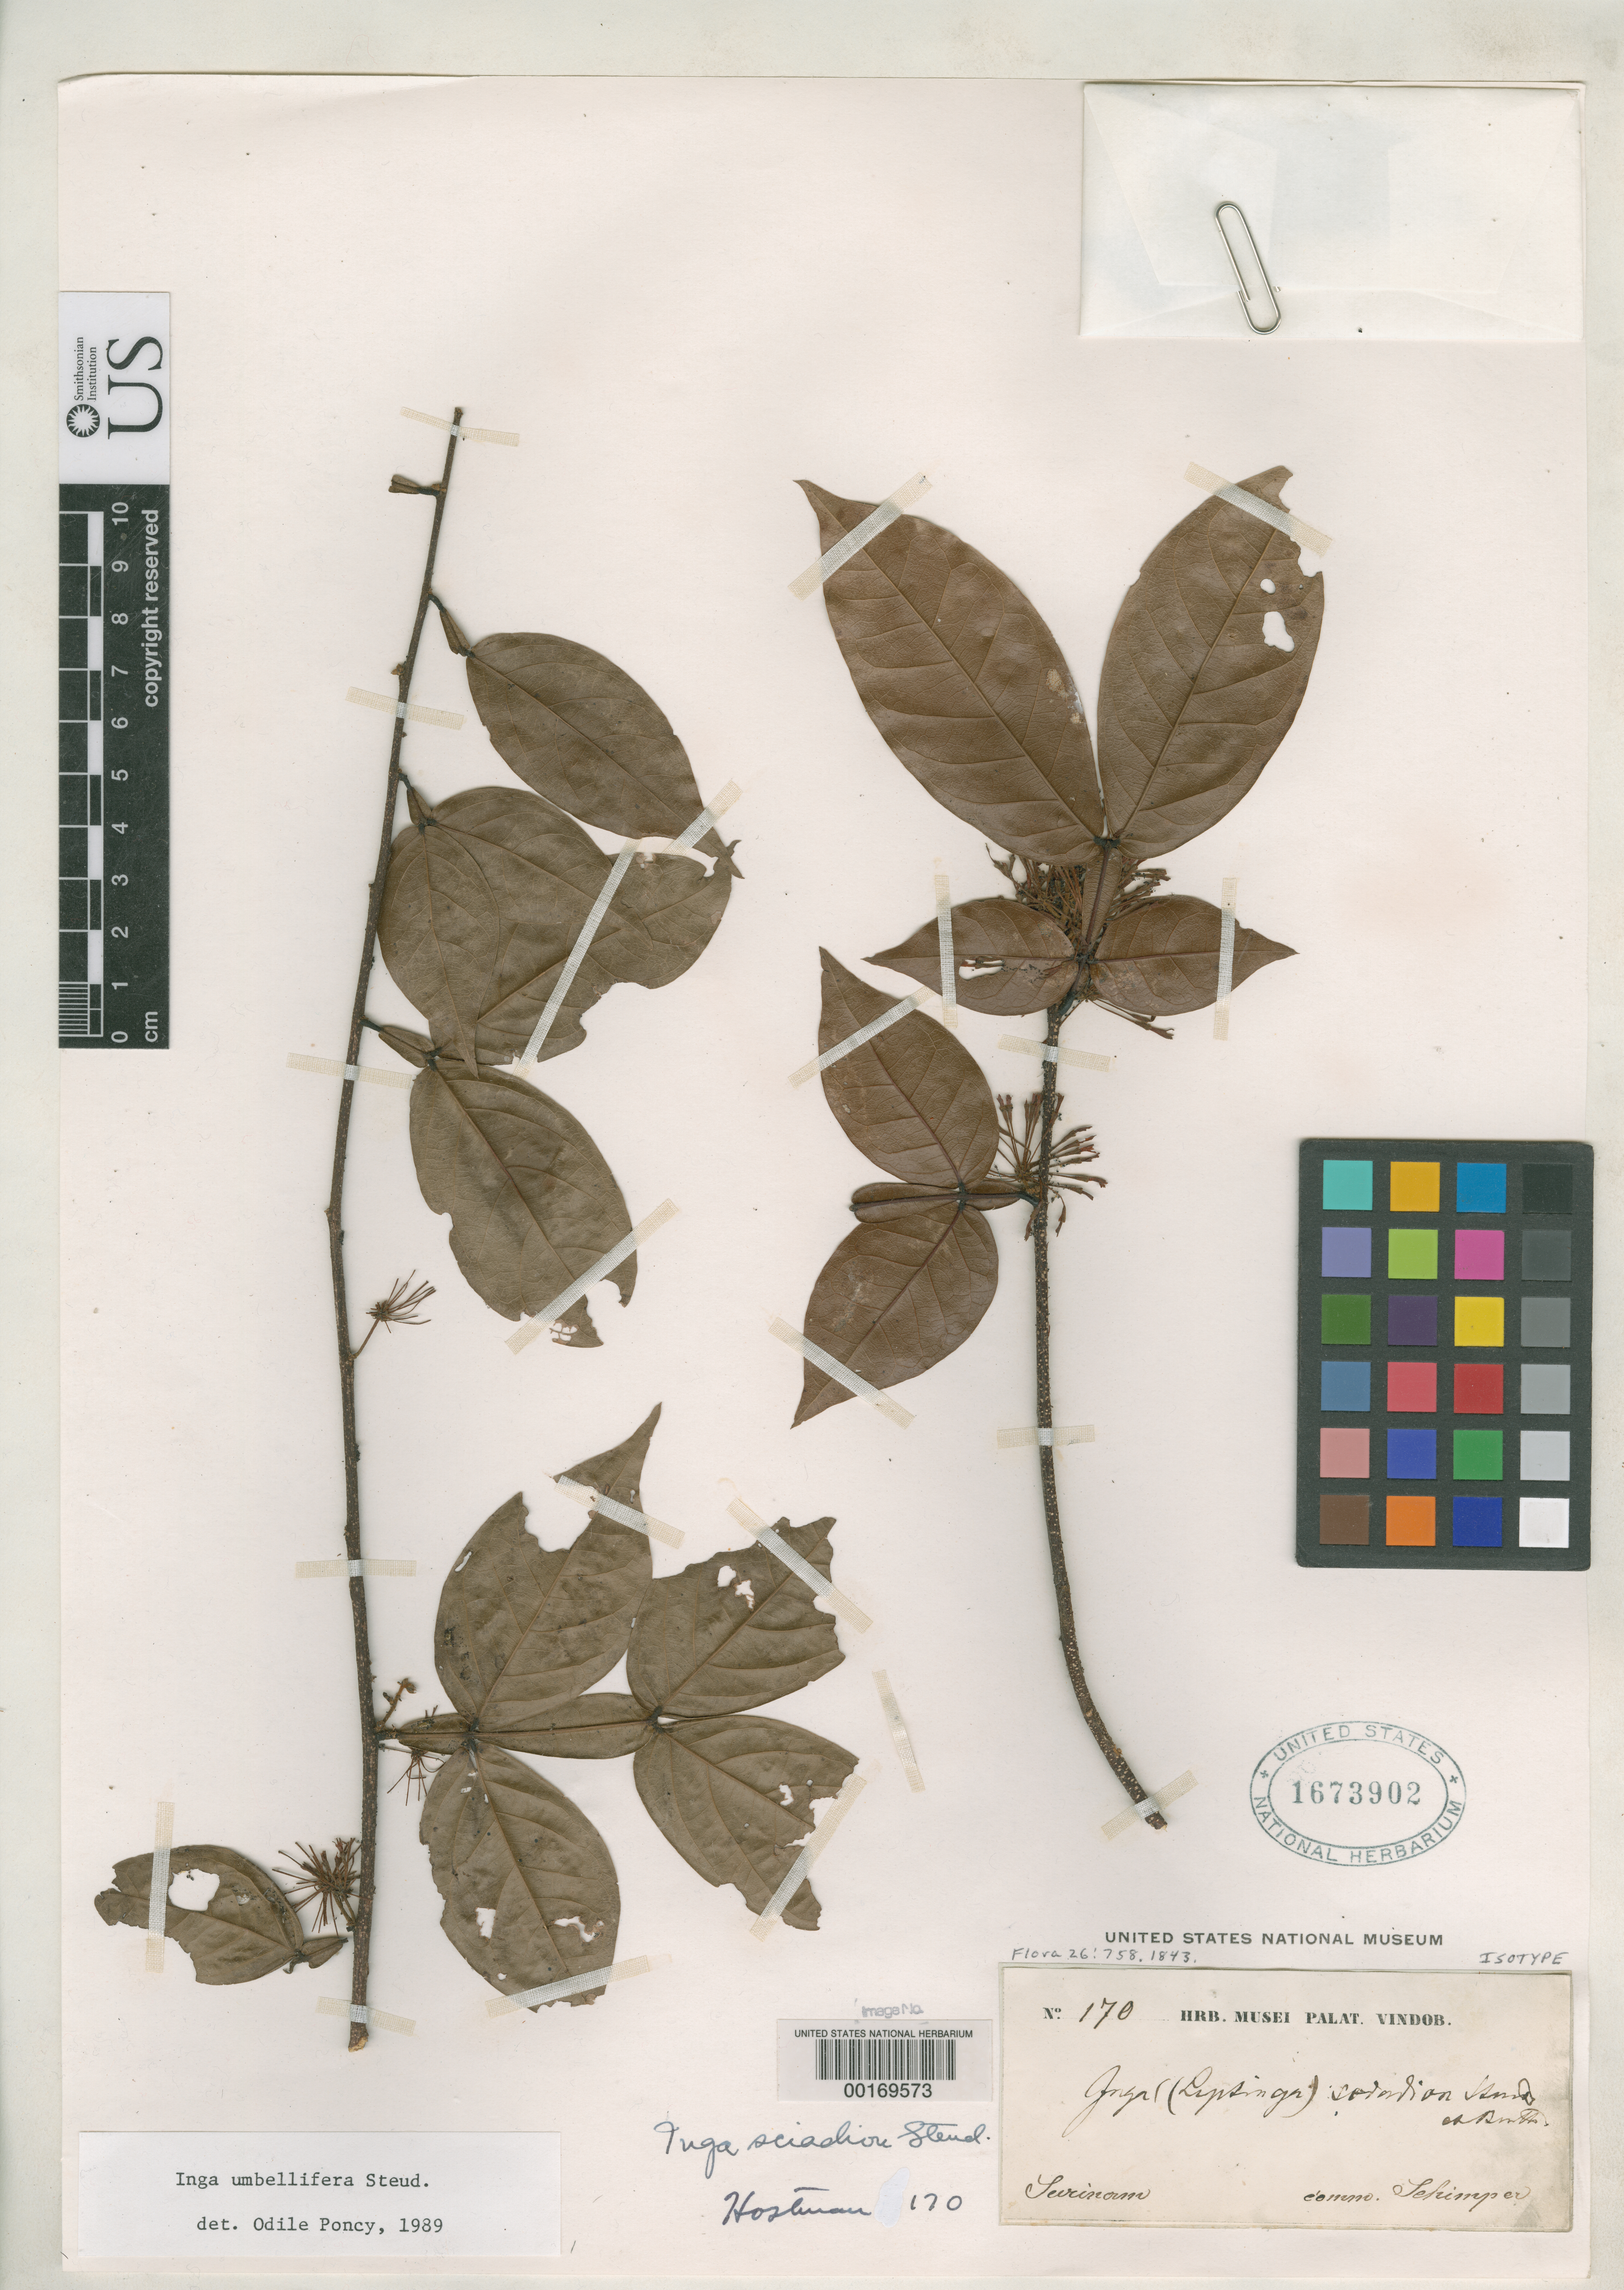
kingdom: Plantae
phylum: Tracheophyta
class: Magnoliopsida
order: Fabales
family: Fabaceae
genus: Inga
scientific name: Inga sciadion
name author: Steud.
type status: Isotype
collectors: F. Hostmann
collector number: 170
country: Suriname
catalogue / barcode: US 1673902